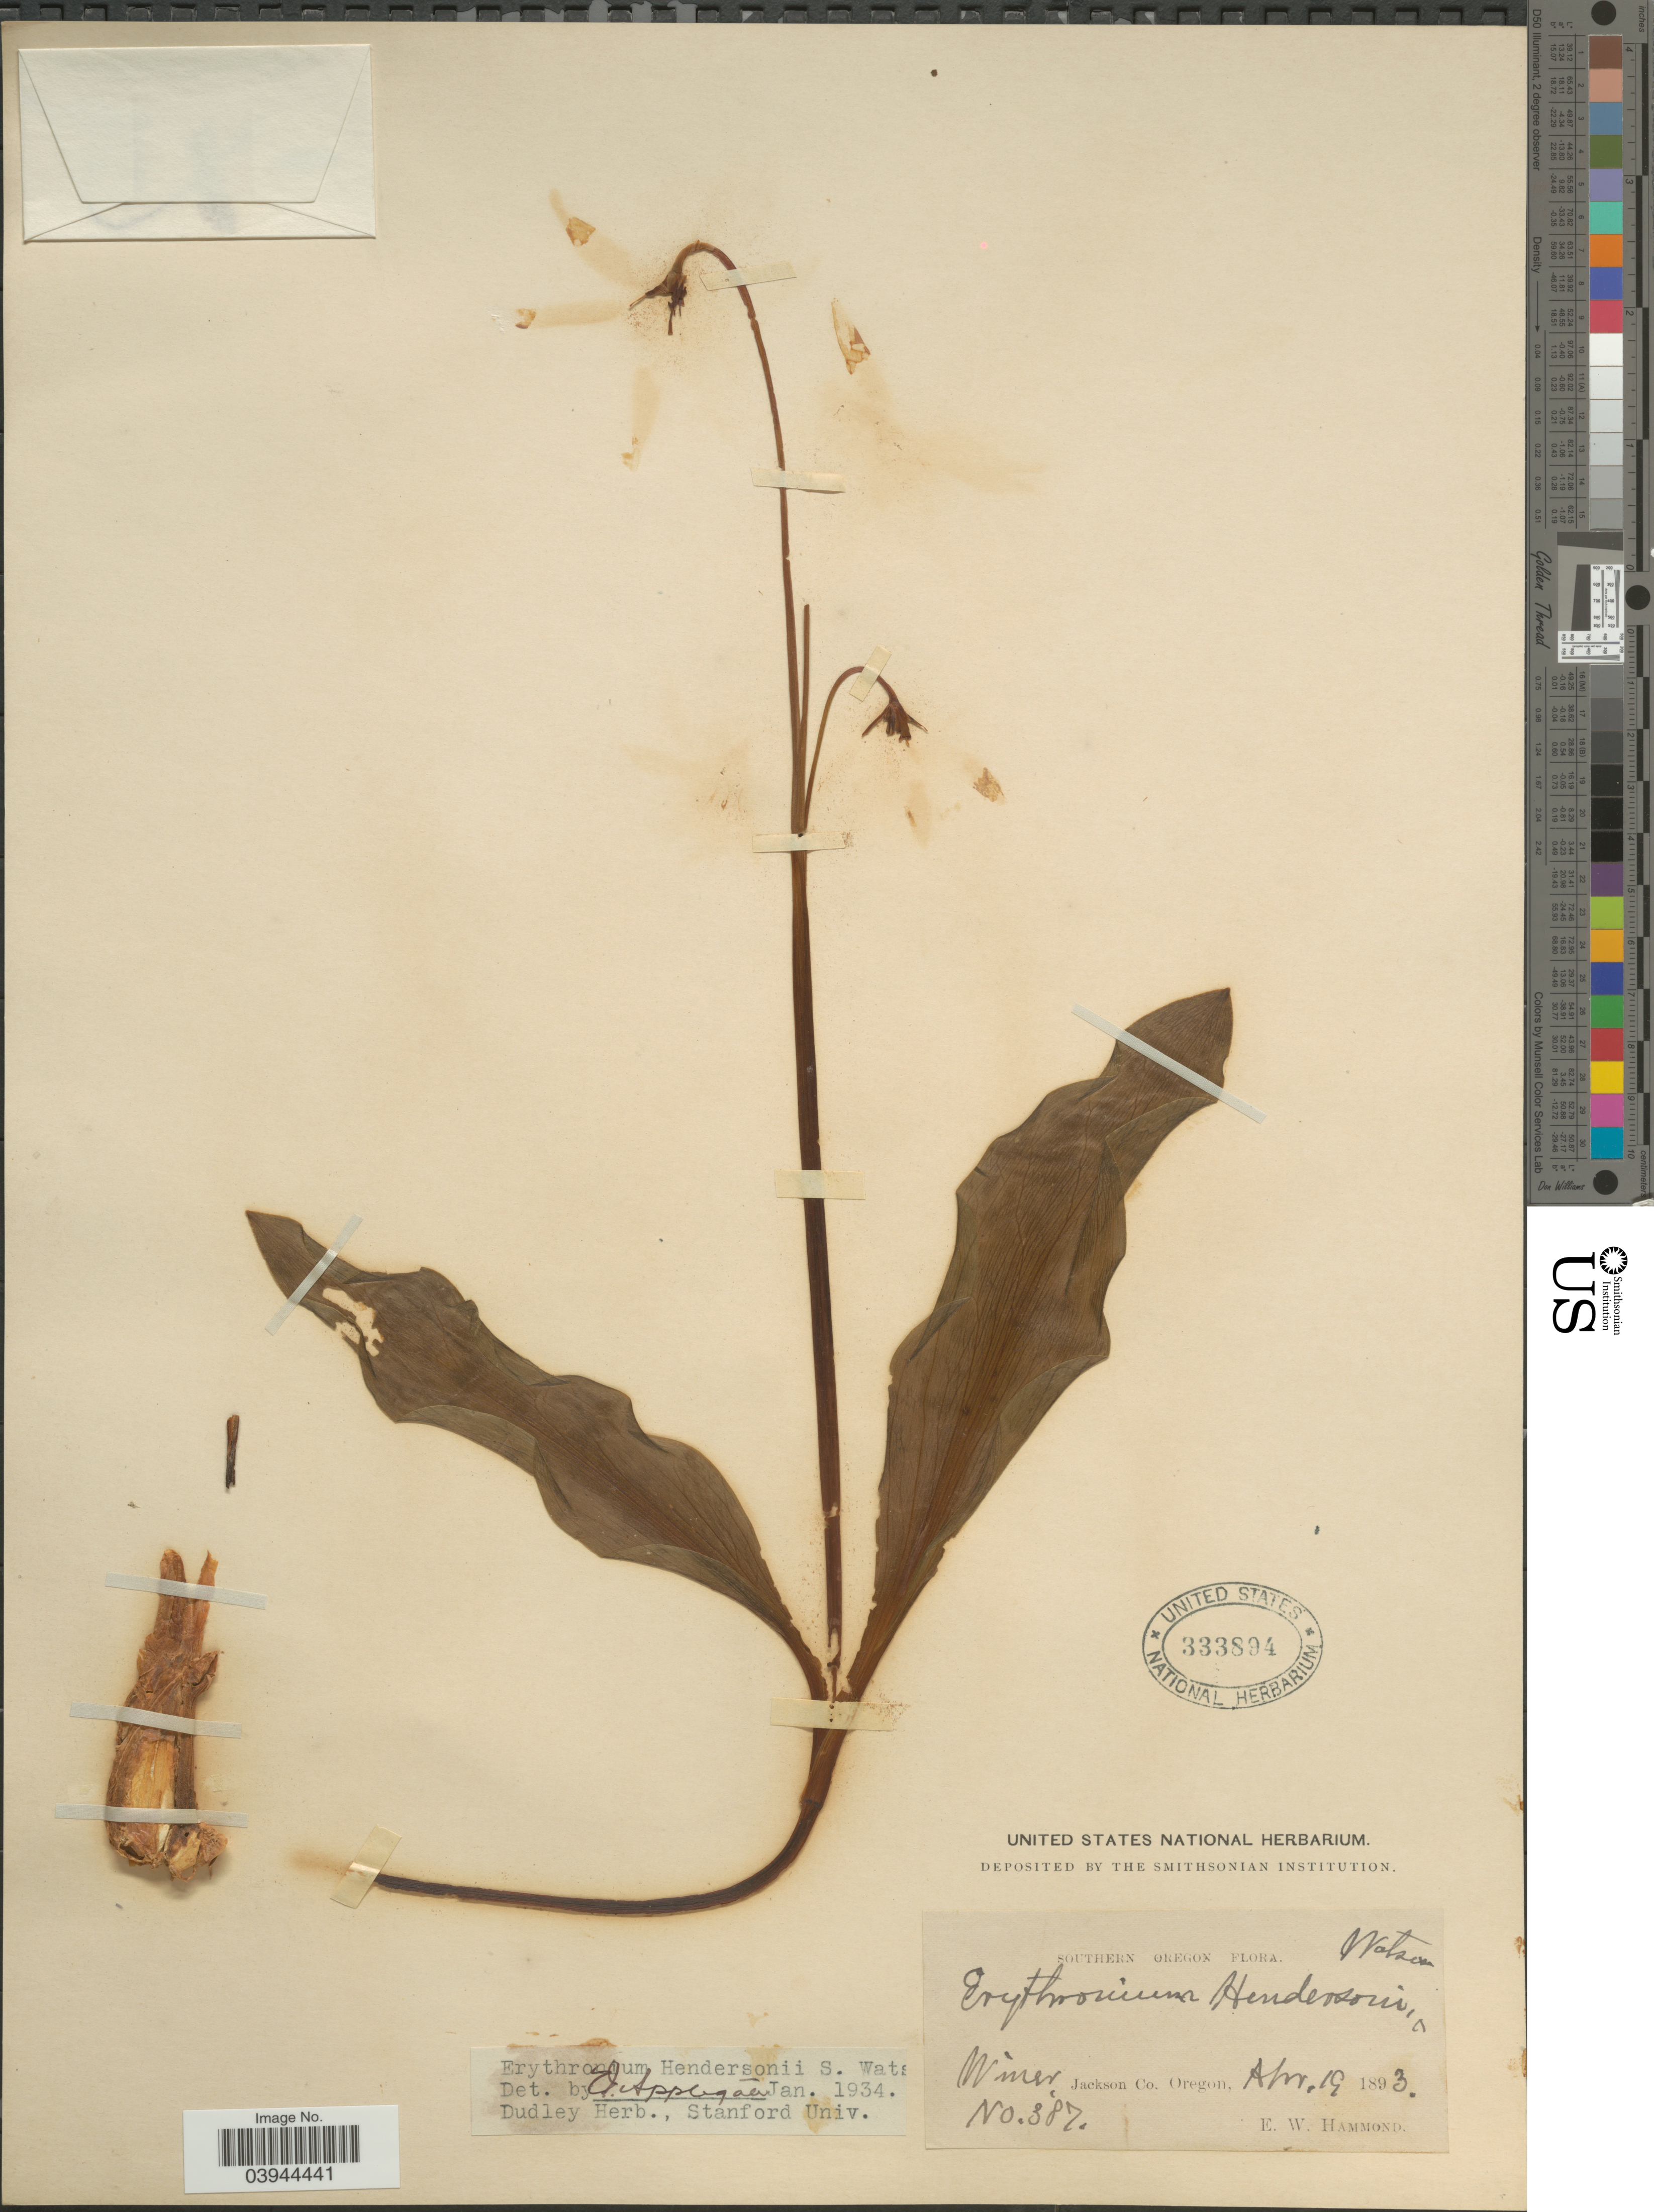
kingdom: Plantae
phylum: Tracheophyta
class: Liliopsida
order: Liliales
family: Liliaceae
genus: Erythronium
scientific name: Erythronium hendersonii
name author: S. Watson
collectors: E. Hammond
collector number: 387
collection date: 1893-04-19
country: United States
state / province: Oregon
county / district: Jackson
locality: Southern Oregon. Wimer, Jackson Co.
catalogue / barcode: US 333894